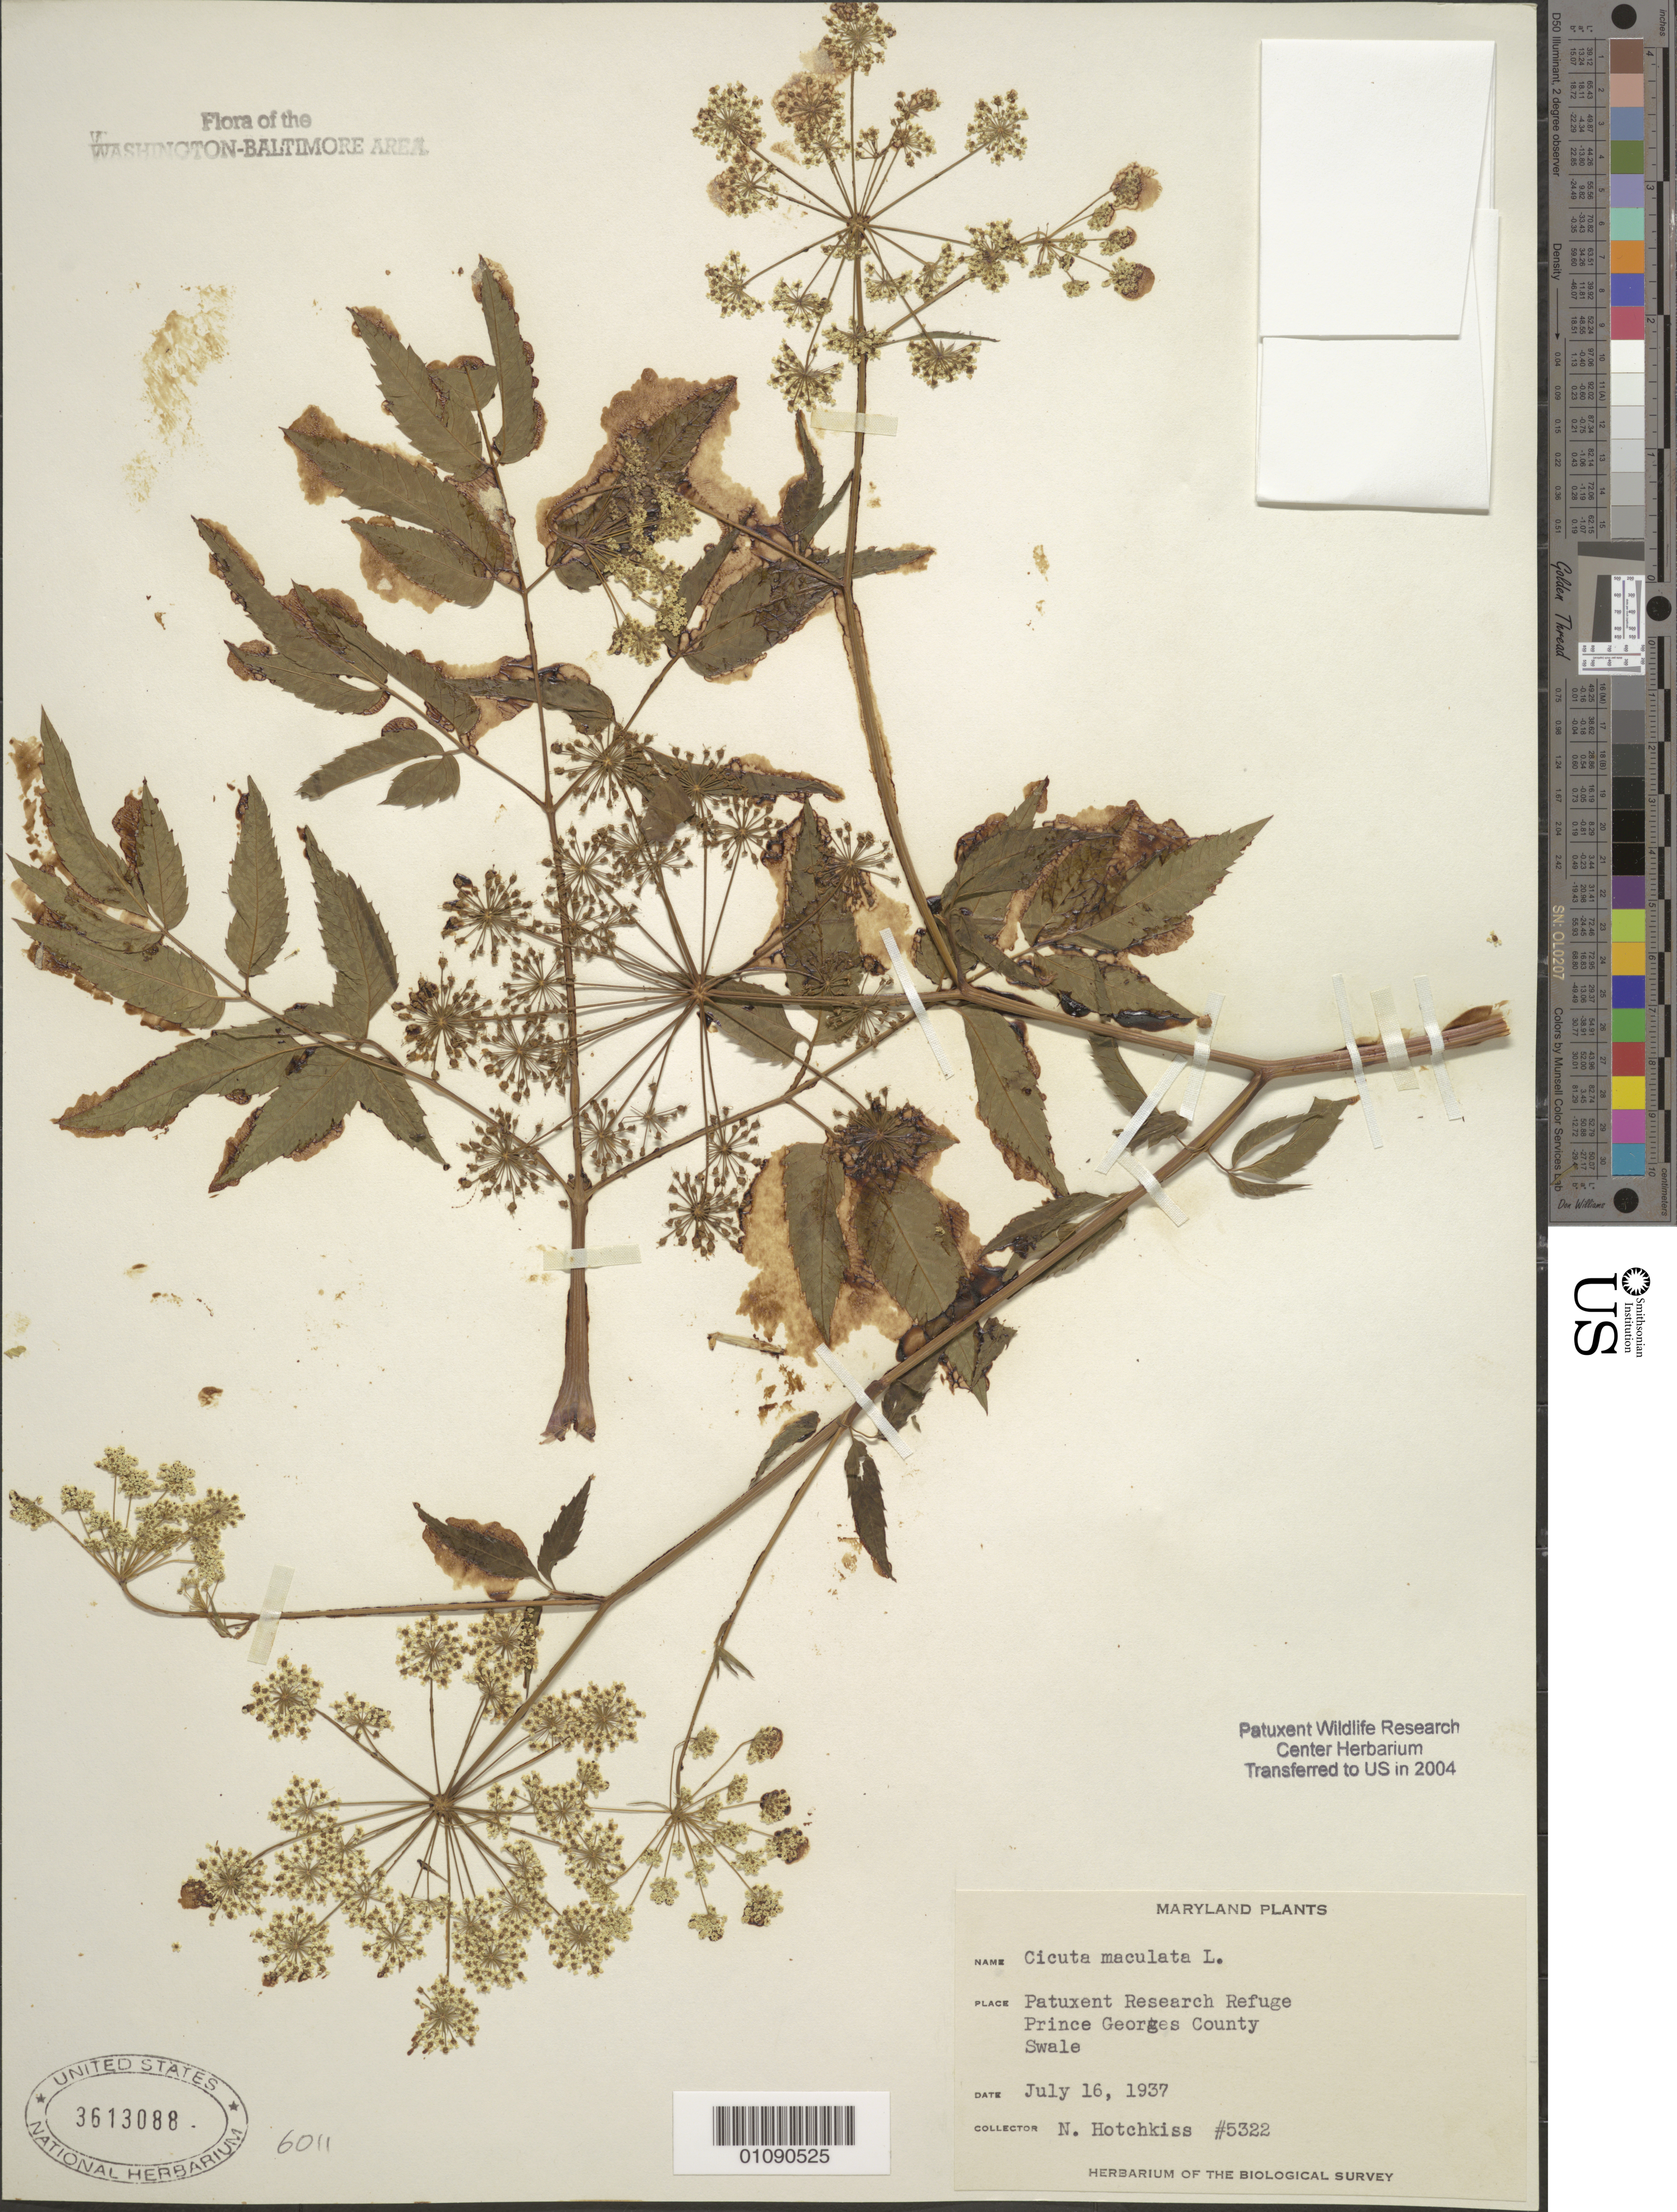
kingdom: Plantae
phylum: Tracheophyta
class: Magnoliopsida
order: Apiales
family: Apiaceae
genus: Cicuta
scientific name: Cicuta maculata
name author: L.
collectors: N. Hotchkiss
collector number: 5322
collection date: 1937-07-16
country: United States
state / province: Maryland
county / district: Prince George's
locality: Patuxent Wildlife Refuge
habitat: Swale.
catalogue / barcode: US 3613088